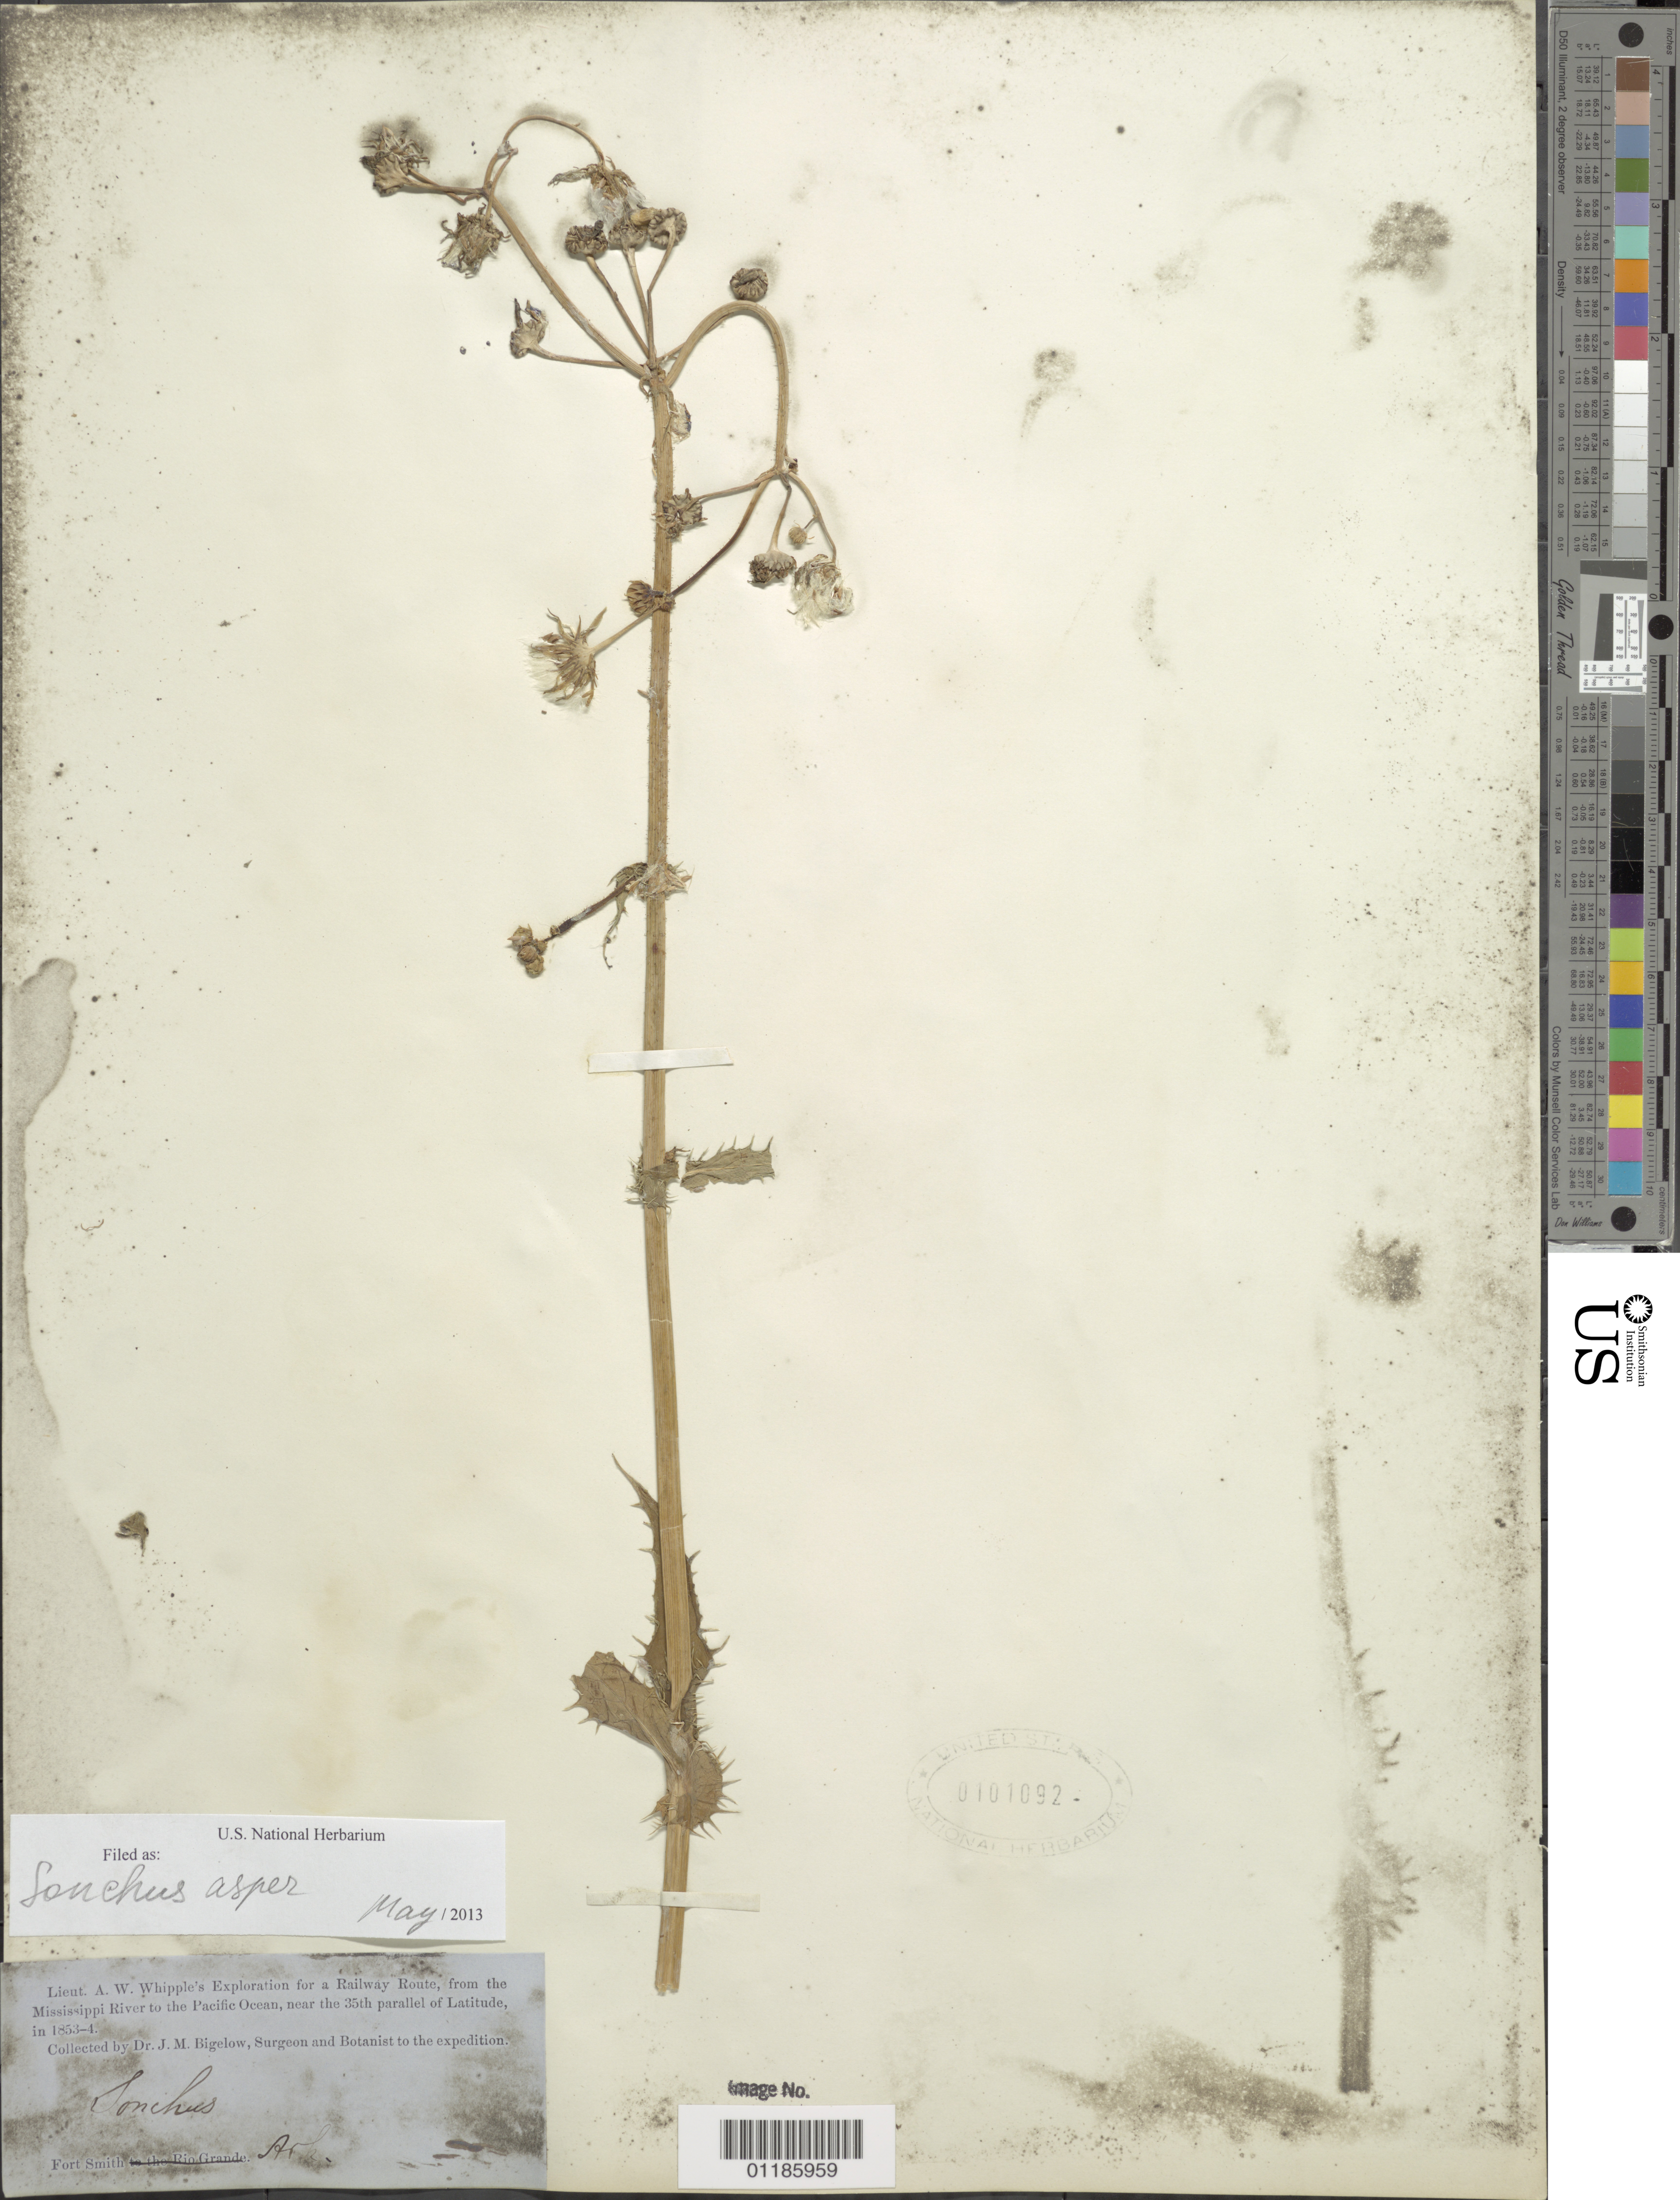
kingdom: Plantae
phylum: Tracheophyta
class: Magnoliopsida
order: Asterales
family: Asteraceae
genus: Sonchus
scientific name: Sonchus asper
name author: (L.) Hill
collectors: J. M. Bigelow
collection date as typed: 1853 to -- --- 1854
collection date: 1853/1854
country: United States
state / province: Arkansas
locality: Fort Smith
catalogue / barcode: US 101092